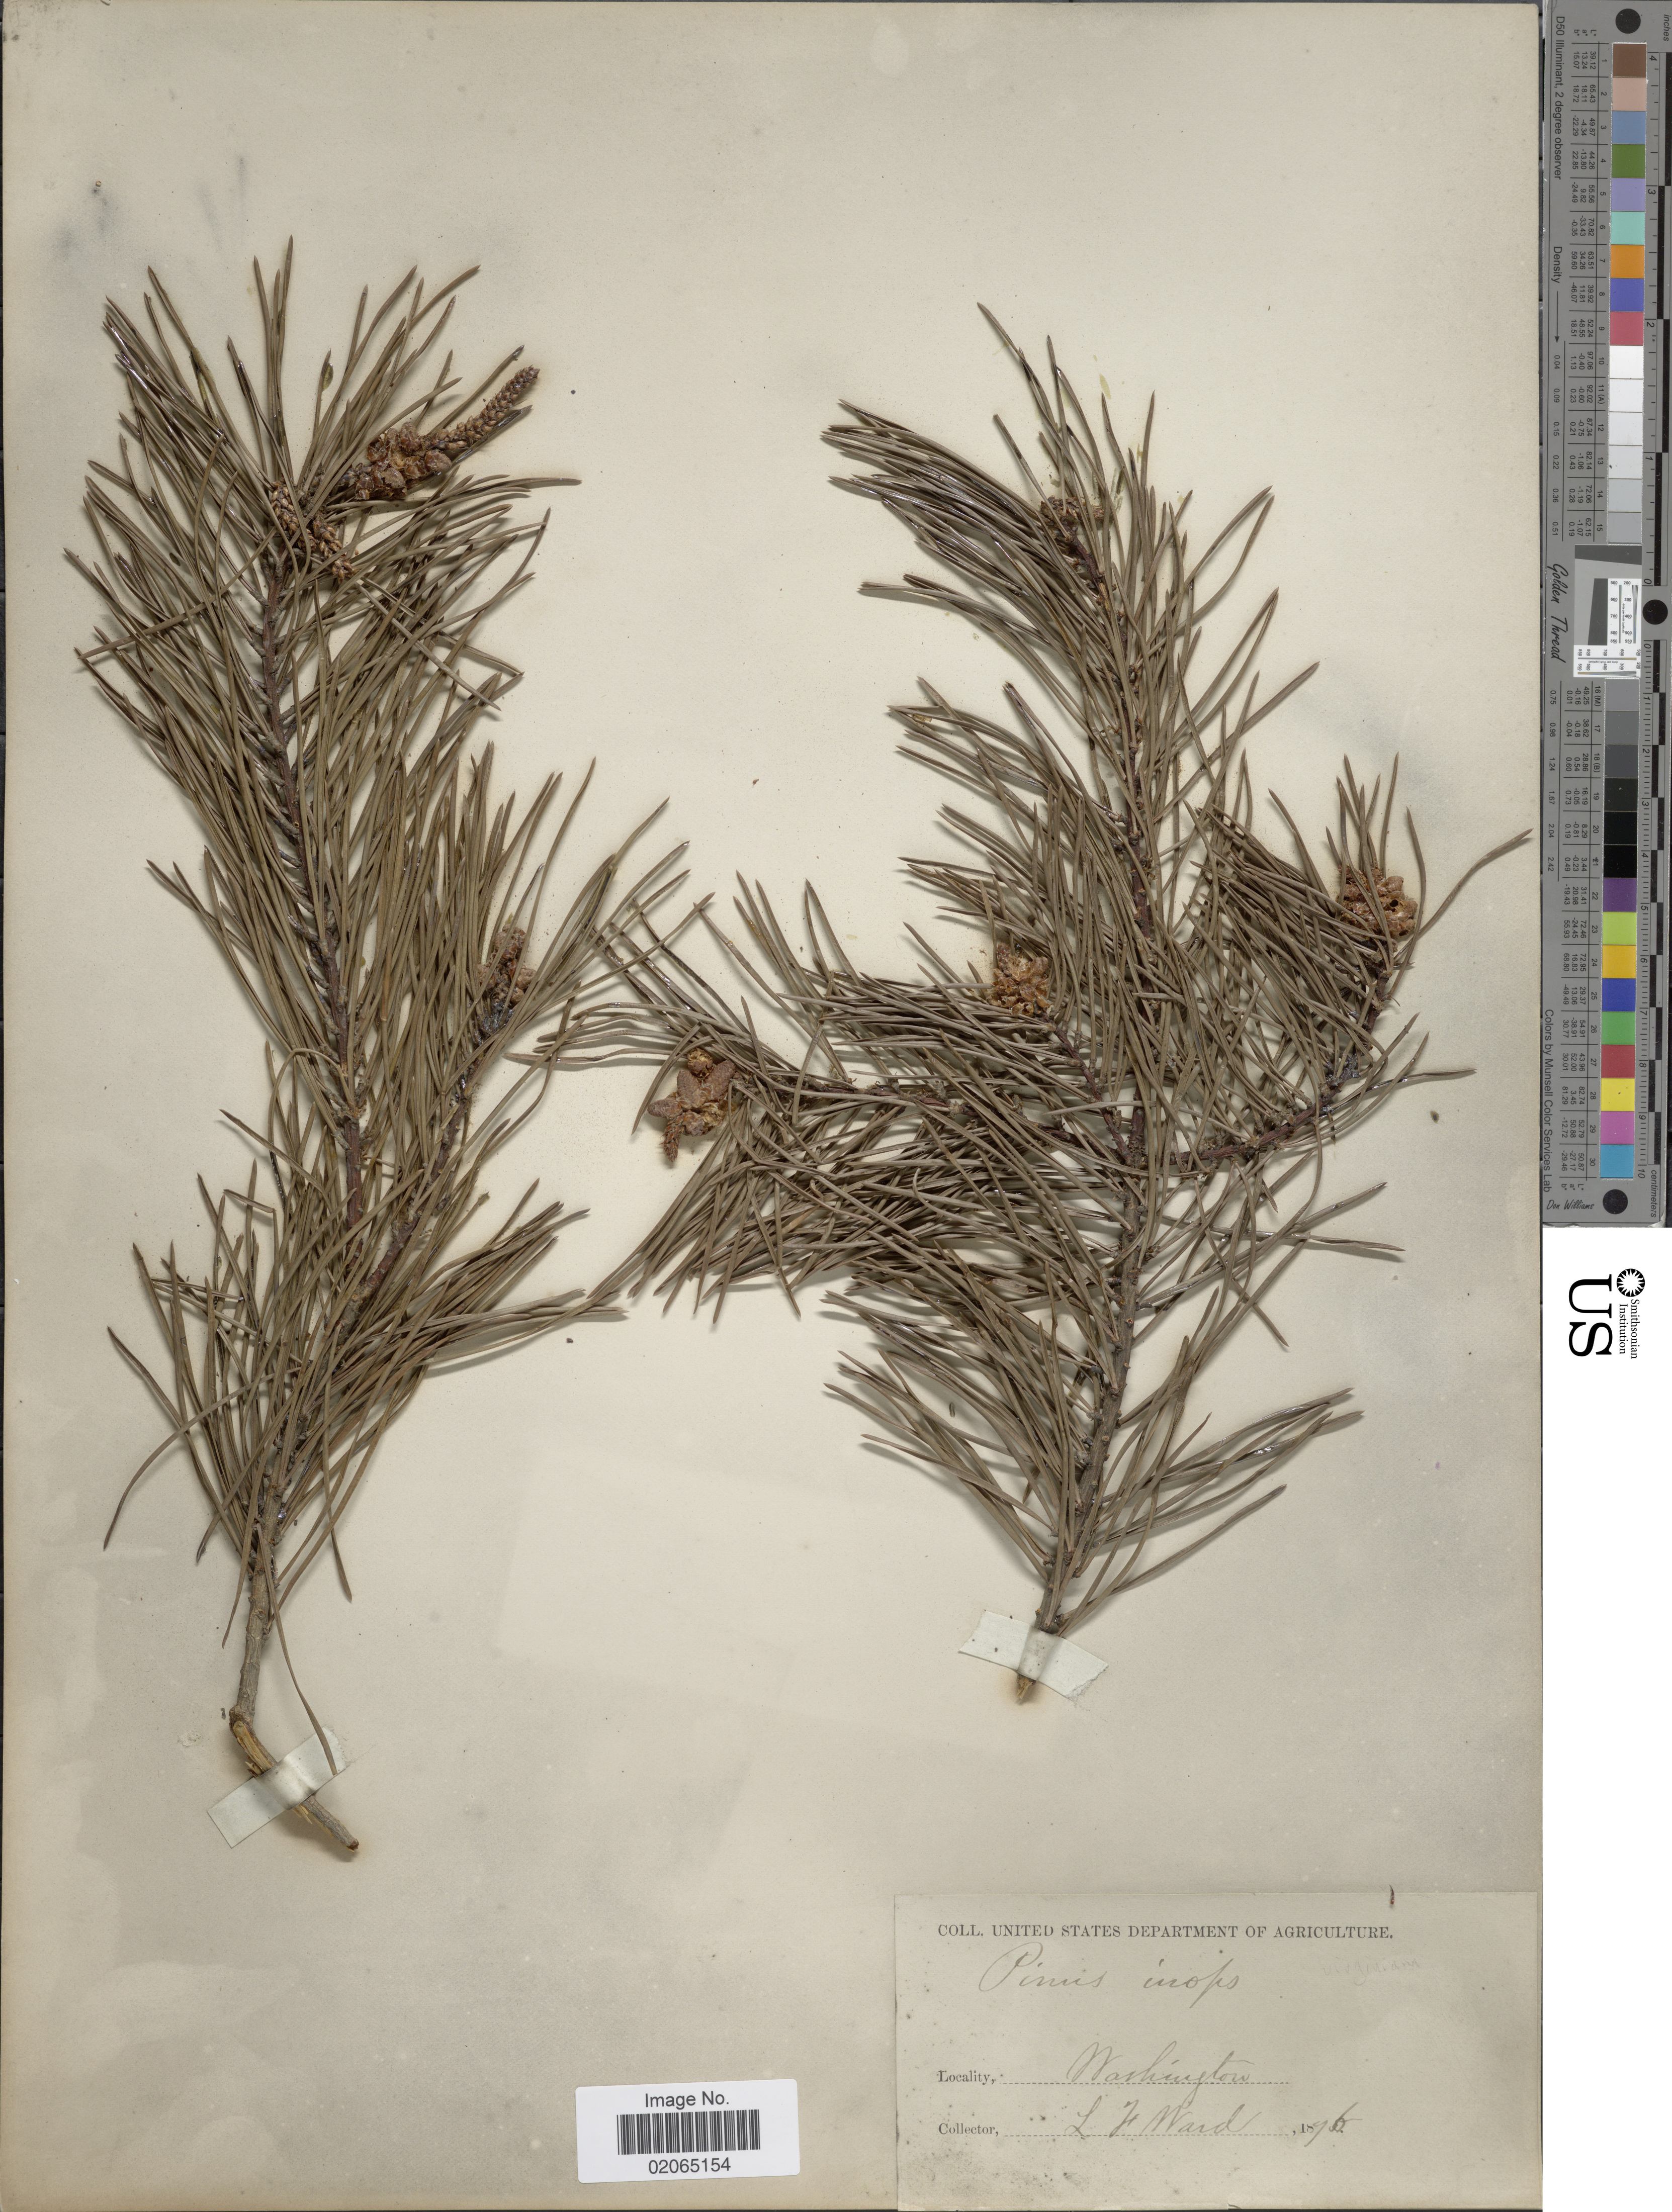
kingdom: Plantae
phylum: Tracheophyta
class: Pinopsida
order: Pinales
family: Pinaceae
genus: Pinus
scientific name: Pinus virginiana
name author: Mill.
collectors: L. Ward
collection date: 1876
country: United States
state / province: Washington